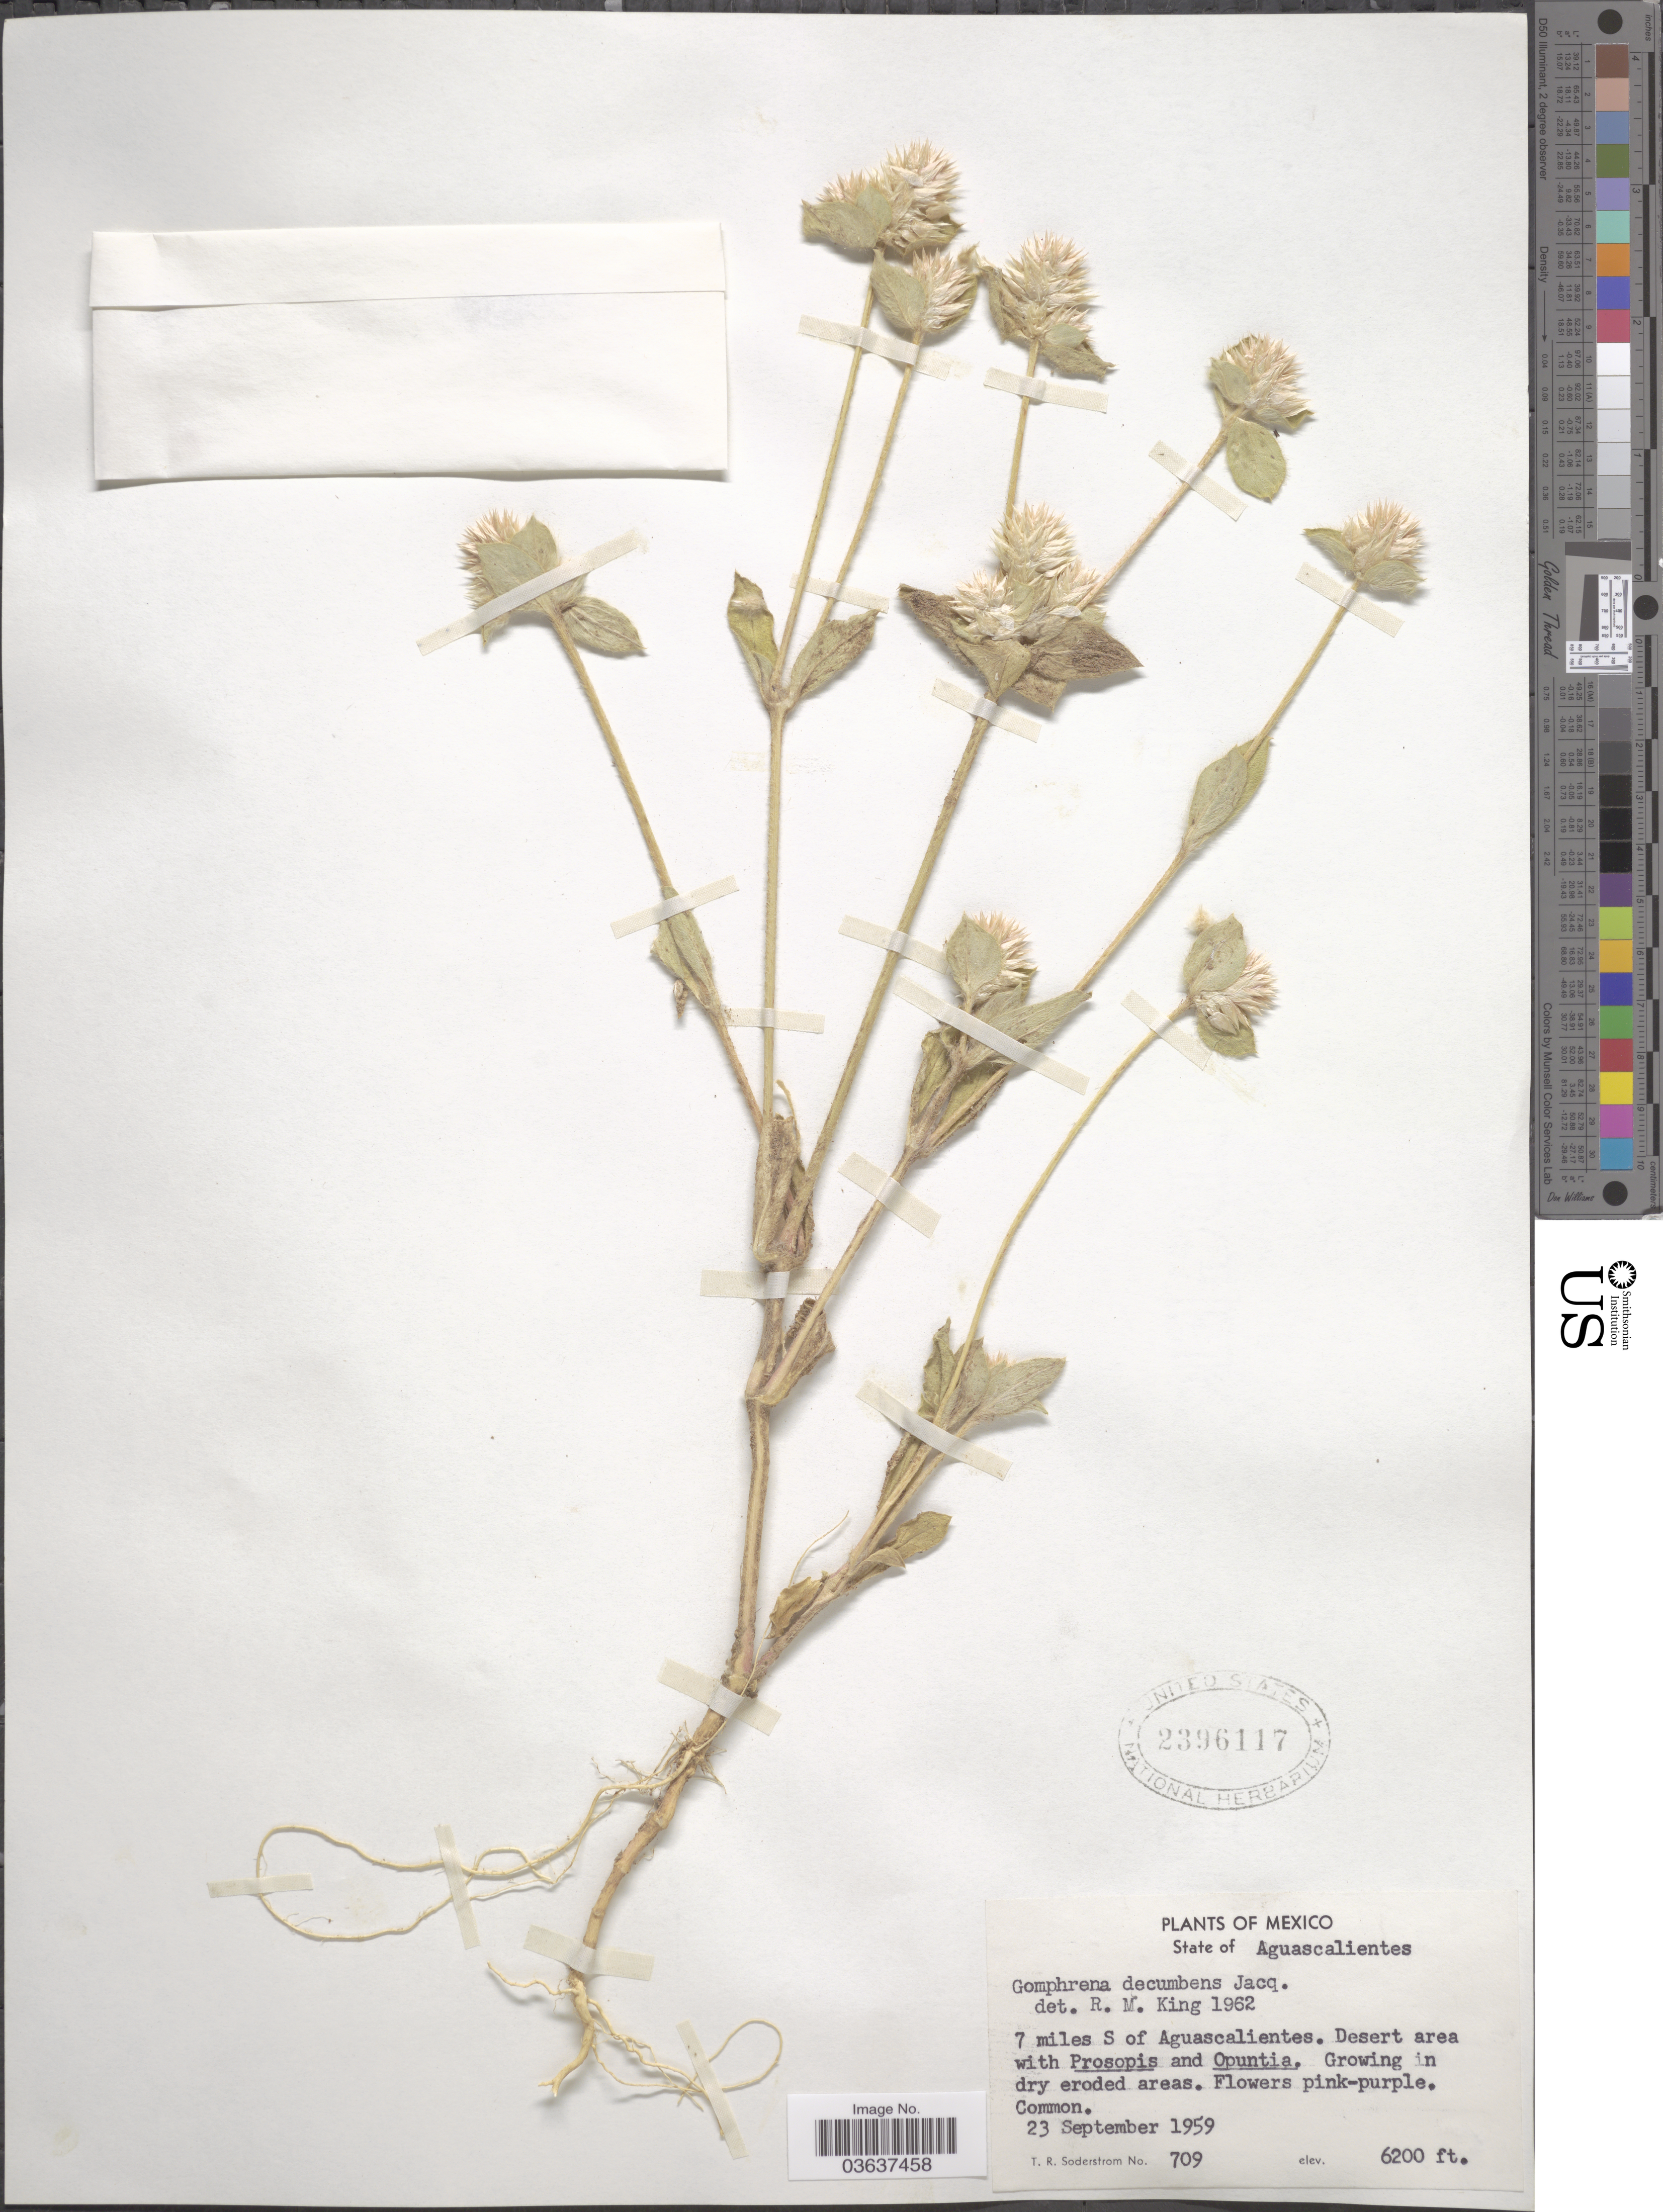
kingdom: Plantae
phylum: Tracheophyta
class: Magnoliopsida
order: Caryophyllales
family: Amaranthaceae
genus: Gomphrena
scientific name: Gomphrena decumbens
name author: Jacq.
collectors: T. R. Soderstrom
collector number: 709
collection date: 1959-09-23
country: Mexico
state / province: Aguascalientes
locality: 7 miles S of Aguascalientes.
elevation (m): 1890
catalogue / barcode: US 2396117